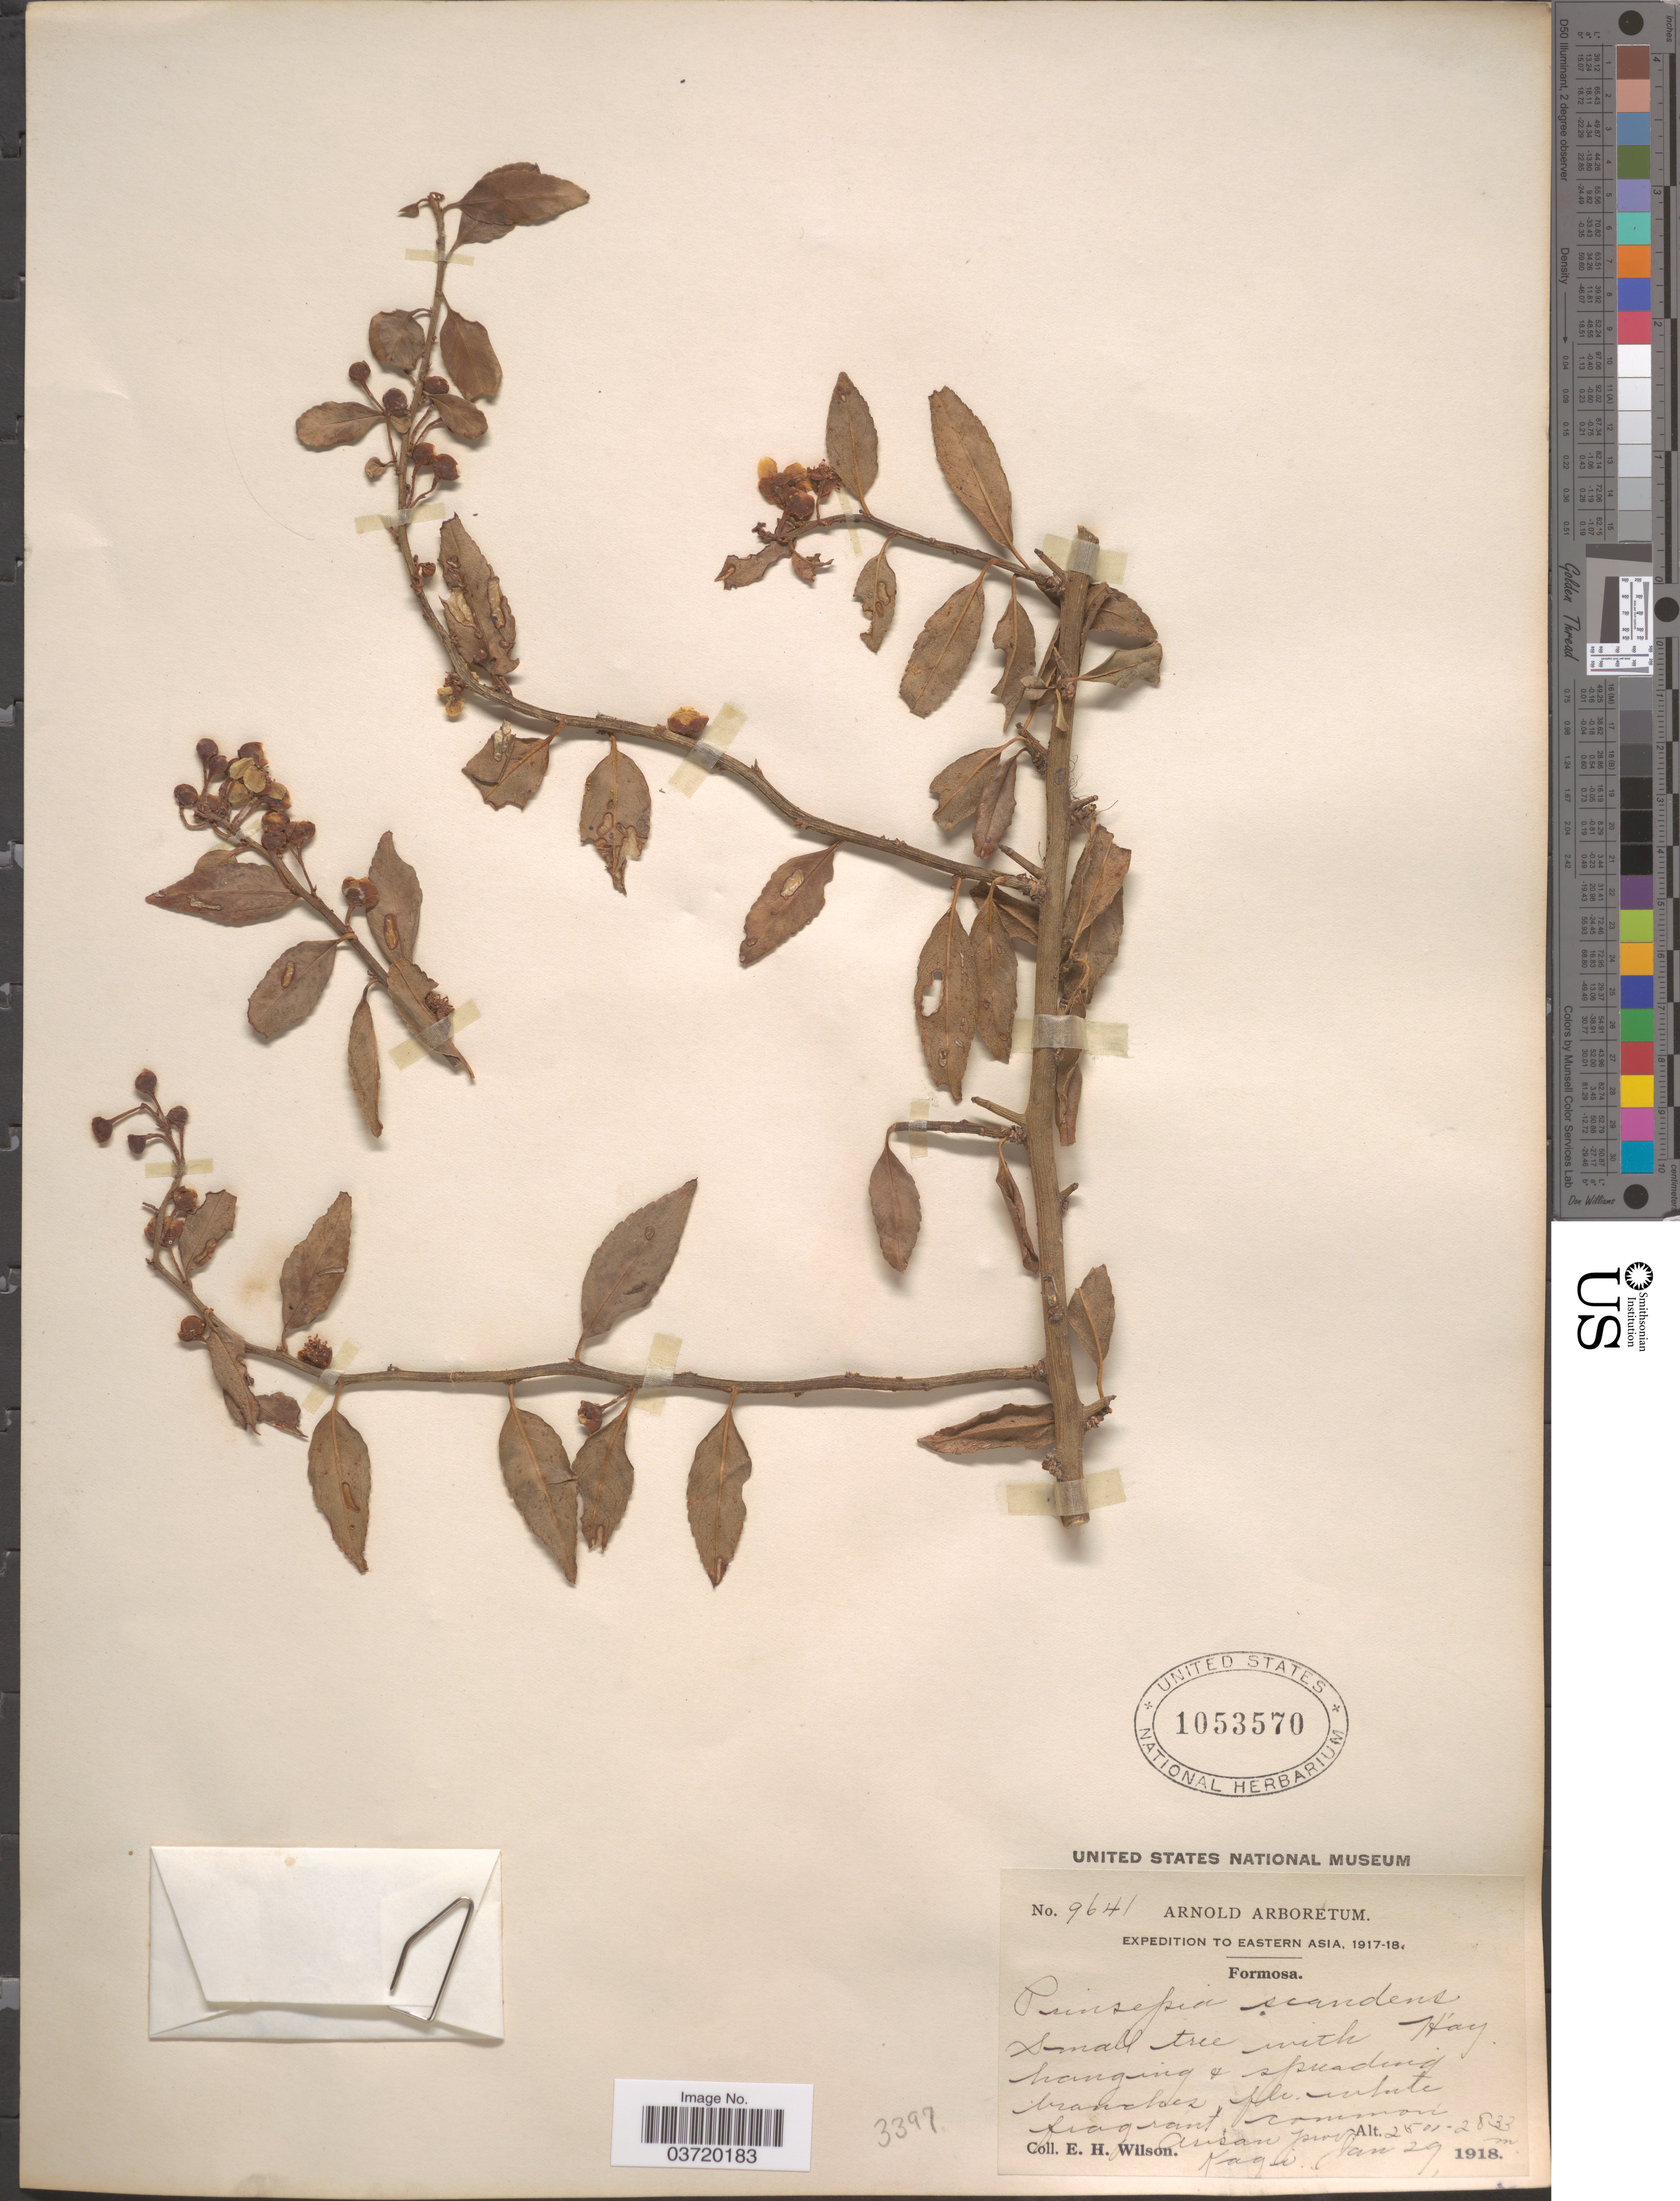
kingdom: Plantae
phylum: Tracheophyta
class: Magnoliopsida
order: Rosales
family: Rosaceae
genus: Prinsepia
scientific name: Prinsepia scandens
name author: Hayata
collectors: E. Wilson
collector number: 9641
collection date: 1918-01-29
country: Taiwan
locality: Eastern Asia. Formosa. Arisan prov. Kagi.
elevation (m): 2501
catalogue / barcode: US 1053570